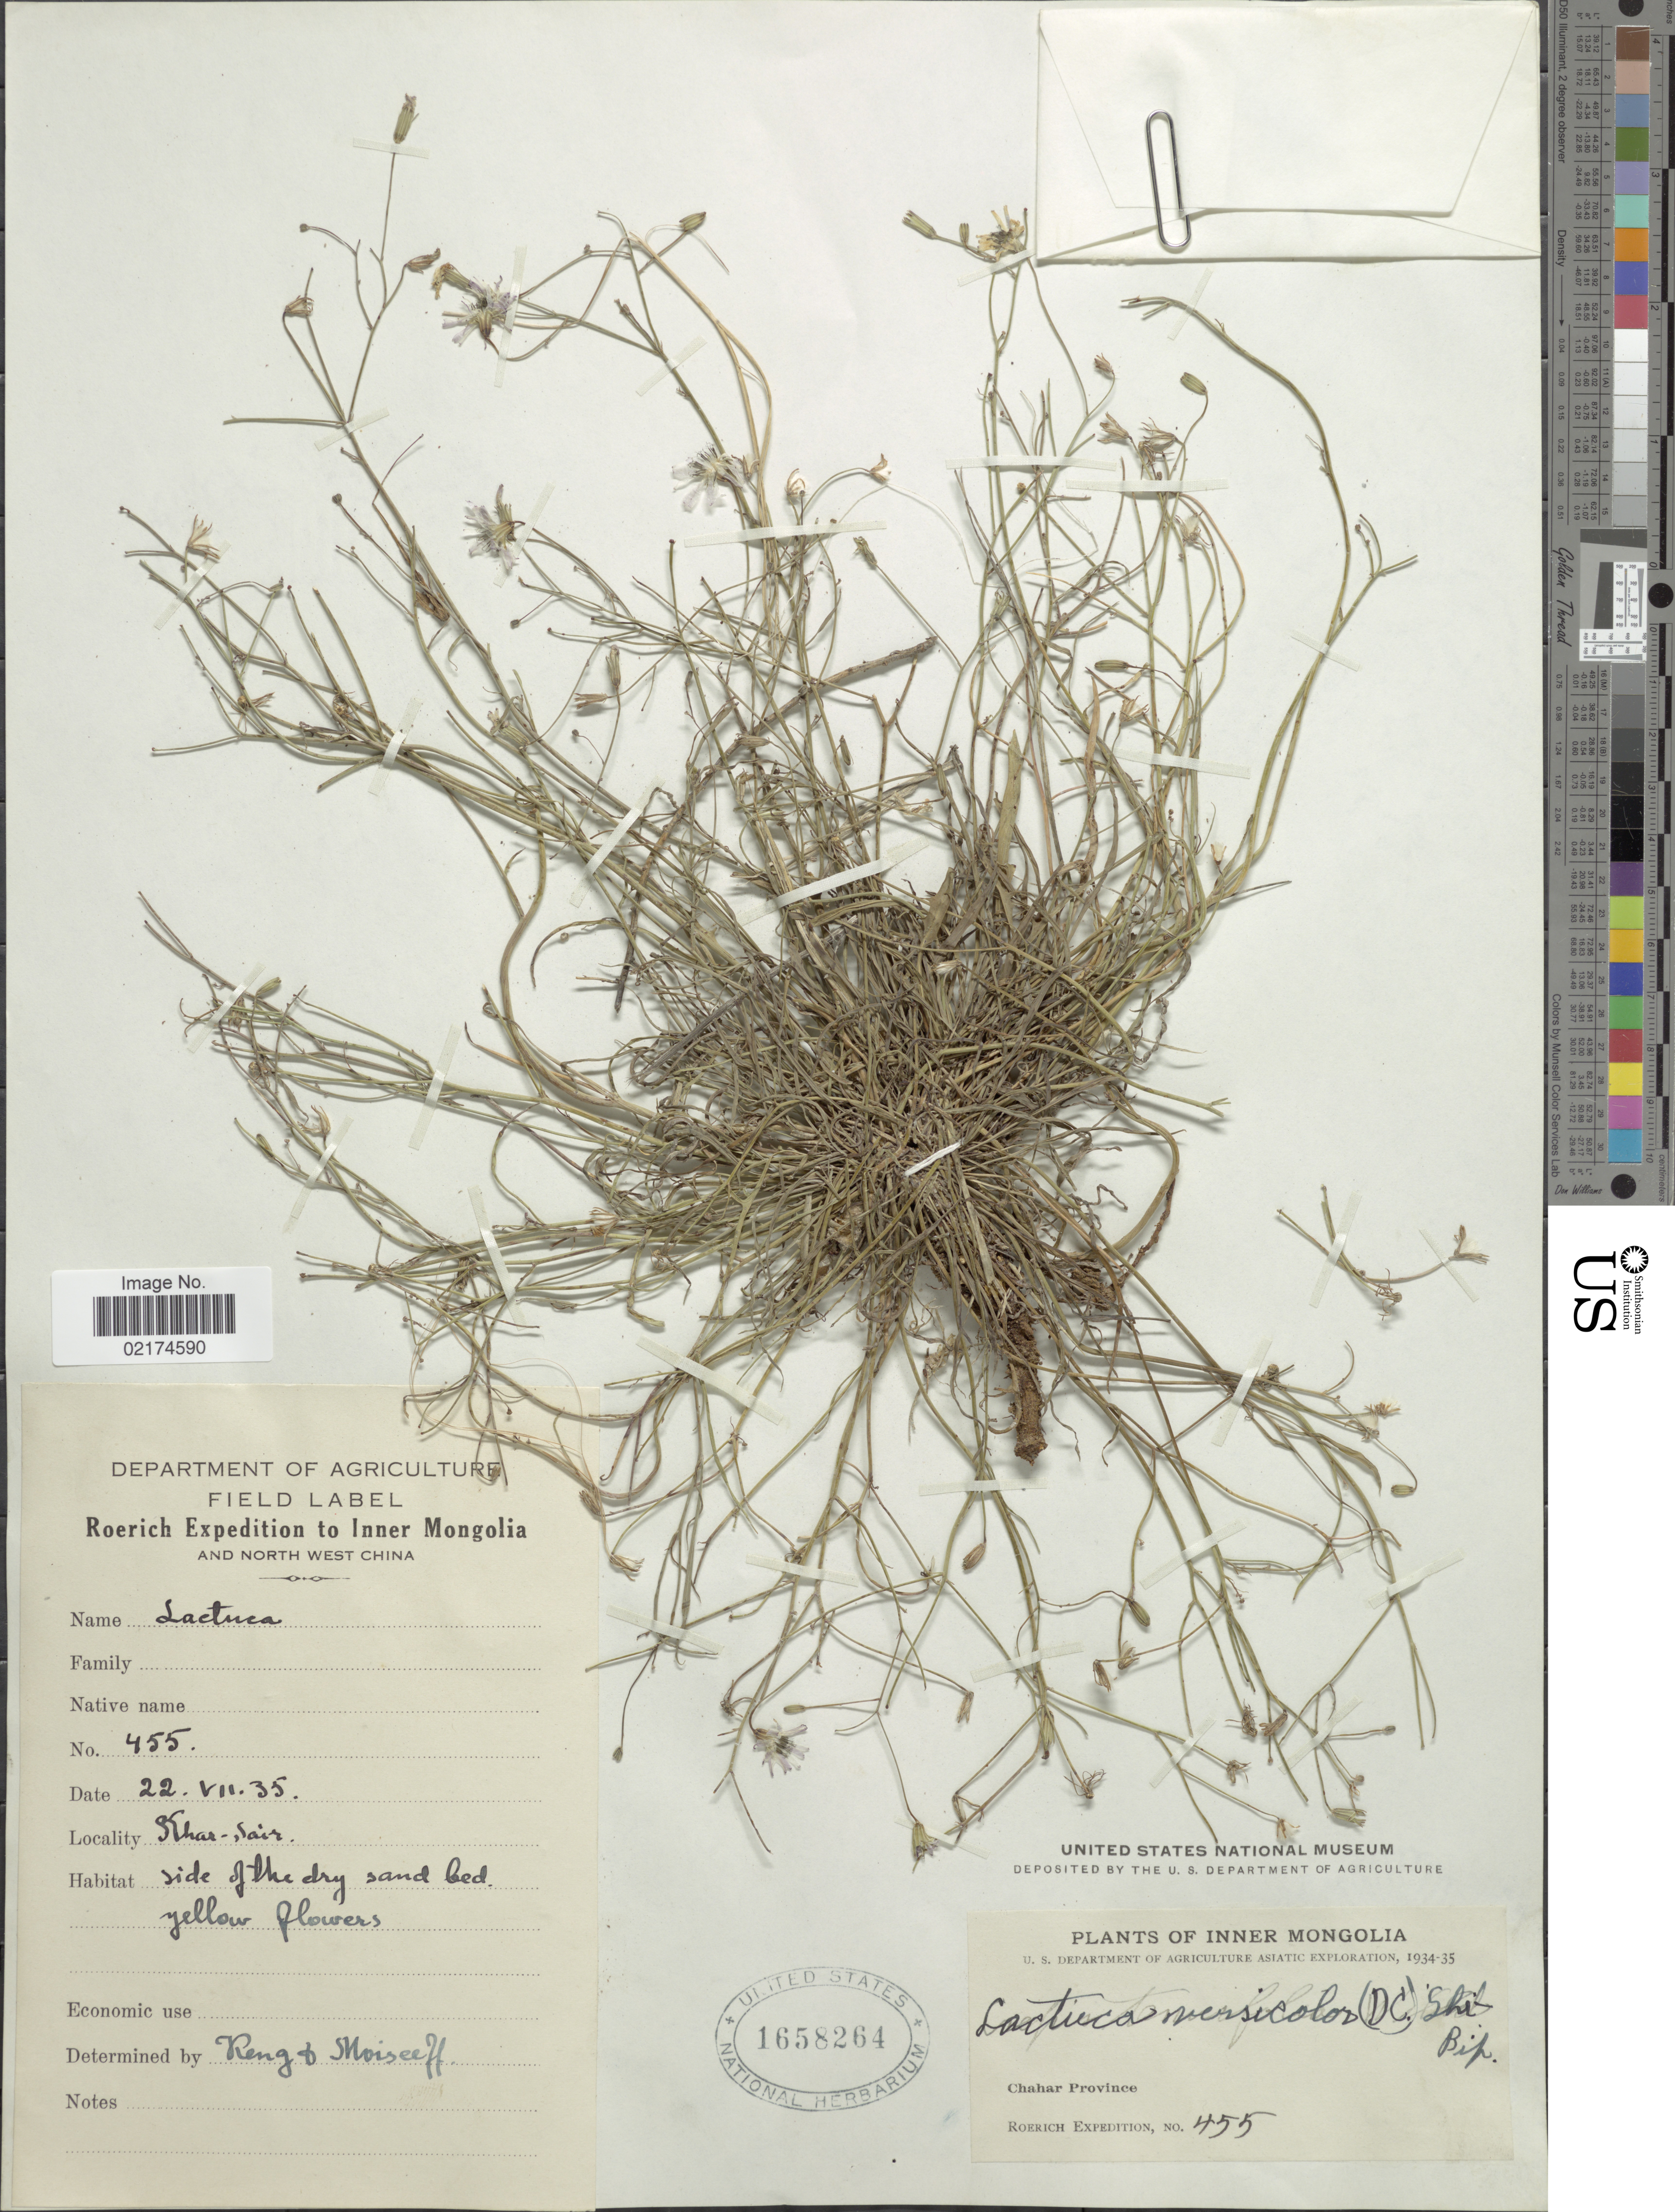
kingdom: Plantae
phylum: Tracheophyta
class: Magnoliopsida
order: Asterales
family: Asteraceae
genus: Ixeris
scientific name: Ixeris chinensis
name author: (Thunb.) Nakai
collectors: Roerich Expedition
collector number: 455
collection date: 1935-07-22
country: China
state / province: Nei Monggol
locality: Chahar Province, [illegible text]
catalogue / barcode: US 1658264